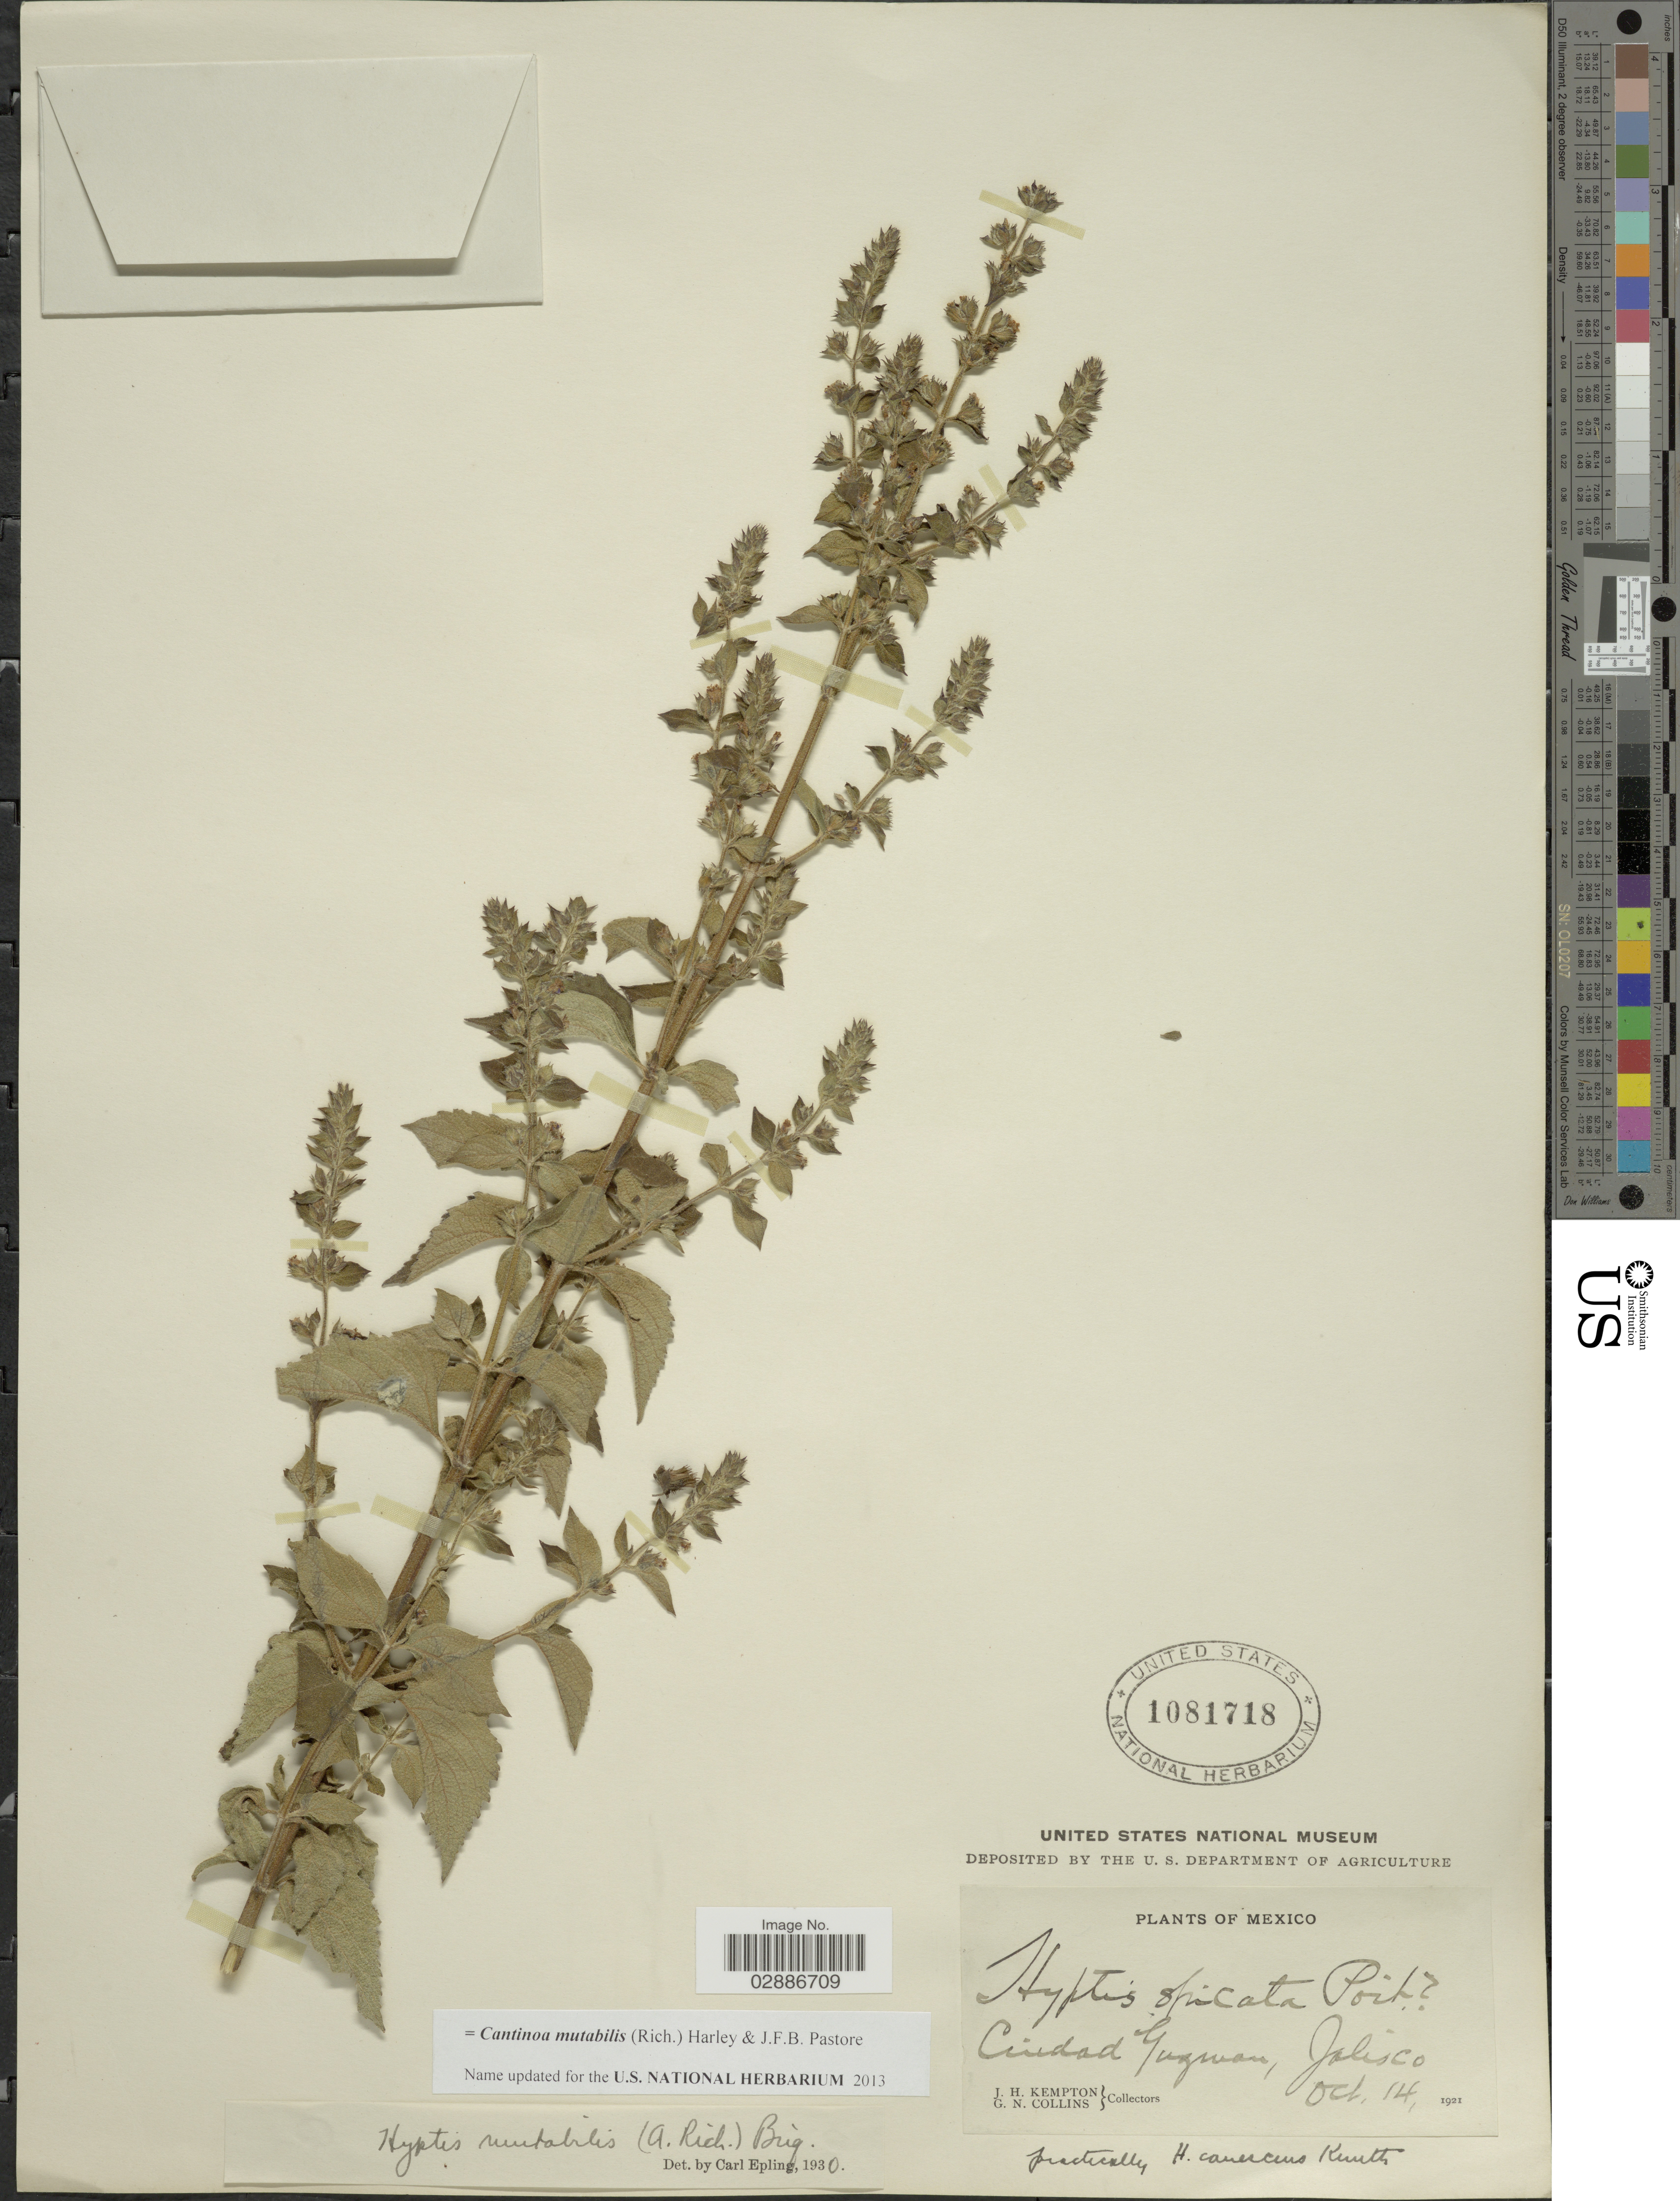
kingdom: Plantae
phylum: Tracheophyta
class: Magnoliopsida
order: Lamiales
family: Lamiaceae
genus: Cantinoa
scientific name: Cantinoa mutabilis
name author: (Epling) Harley & J.F.B. Pastore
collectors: J. H. Kempton & G. Collins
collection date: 1921-10-14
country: Mexico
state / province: Jalisco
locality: Ciudad Guzman.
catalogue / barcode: US 1081718